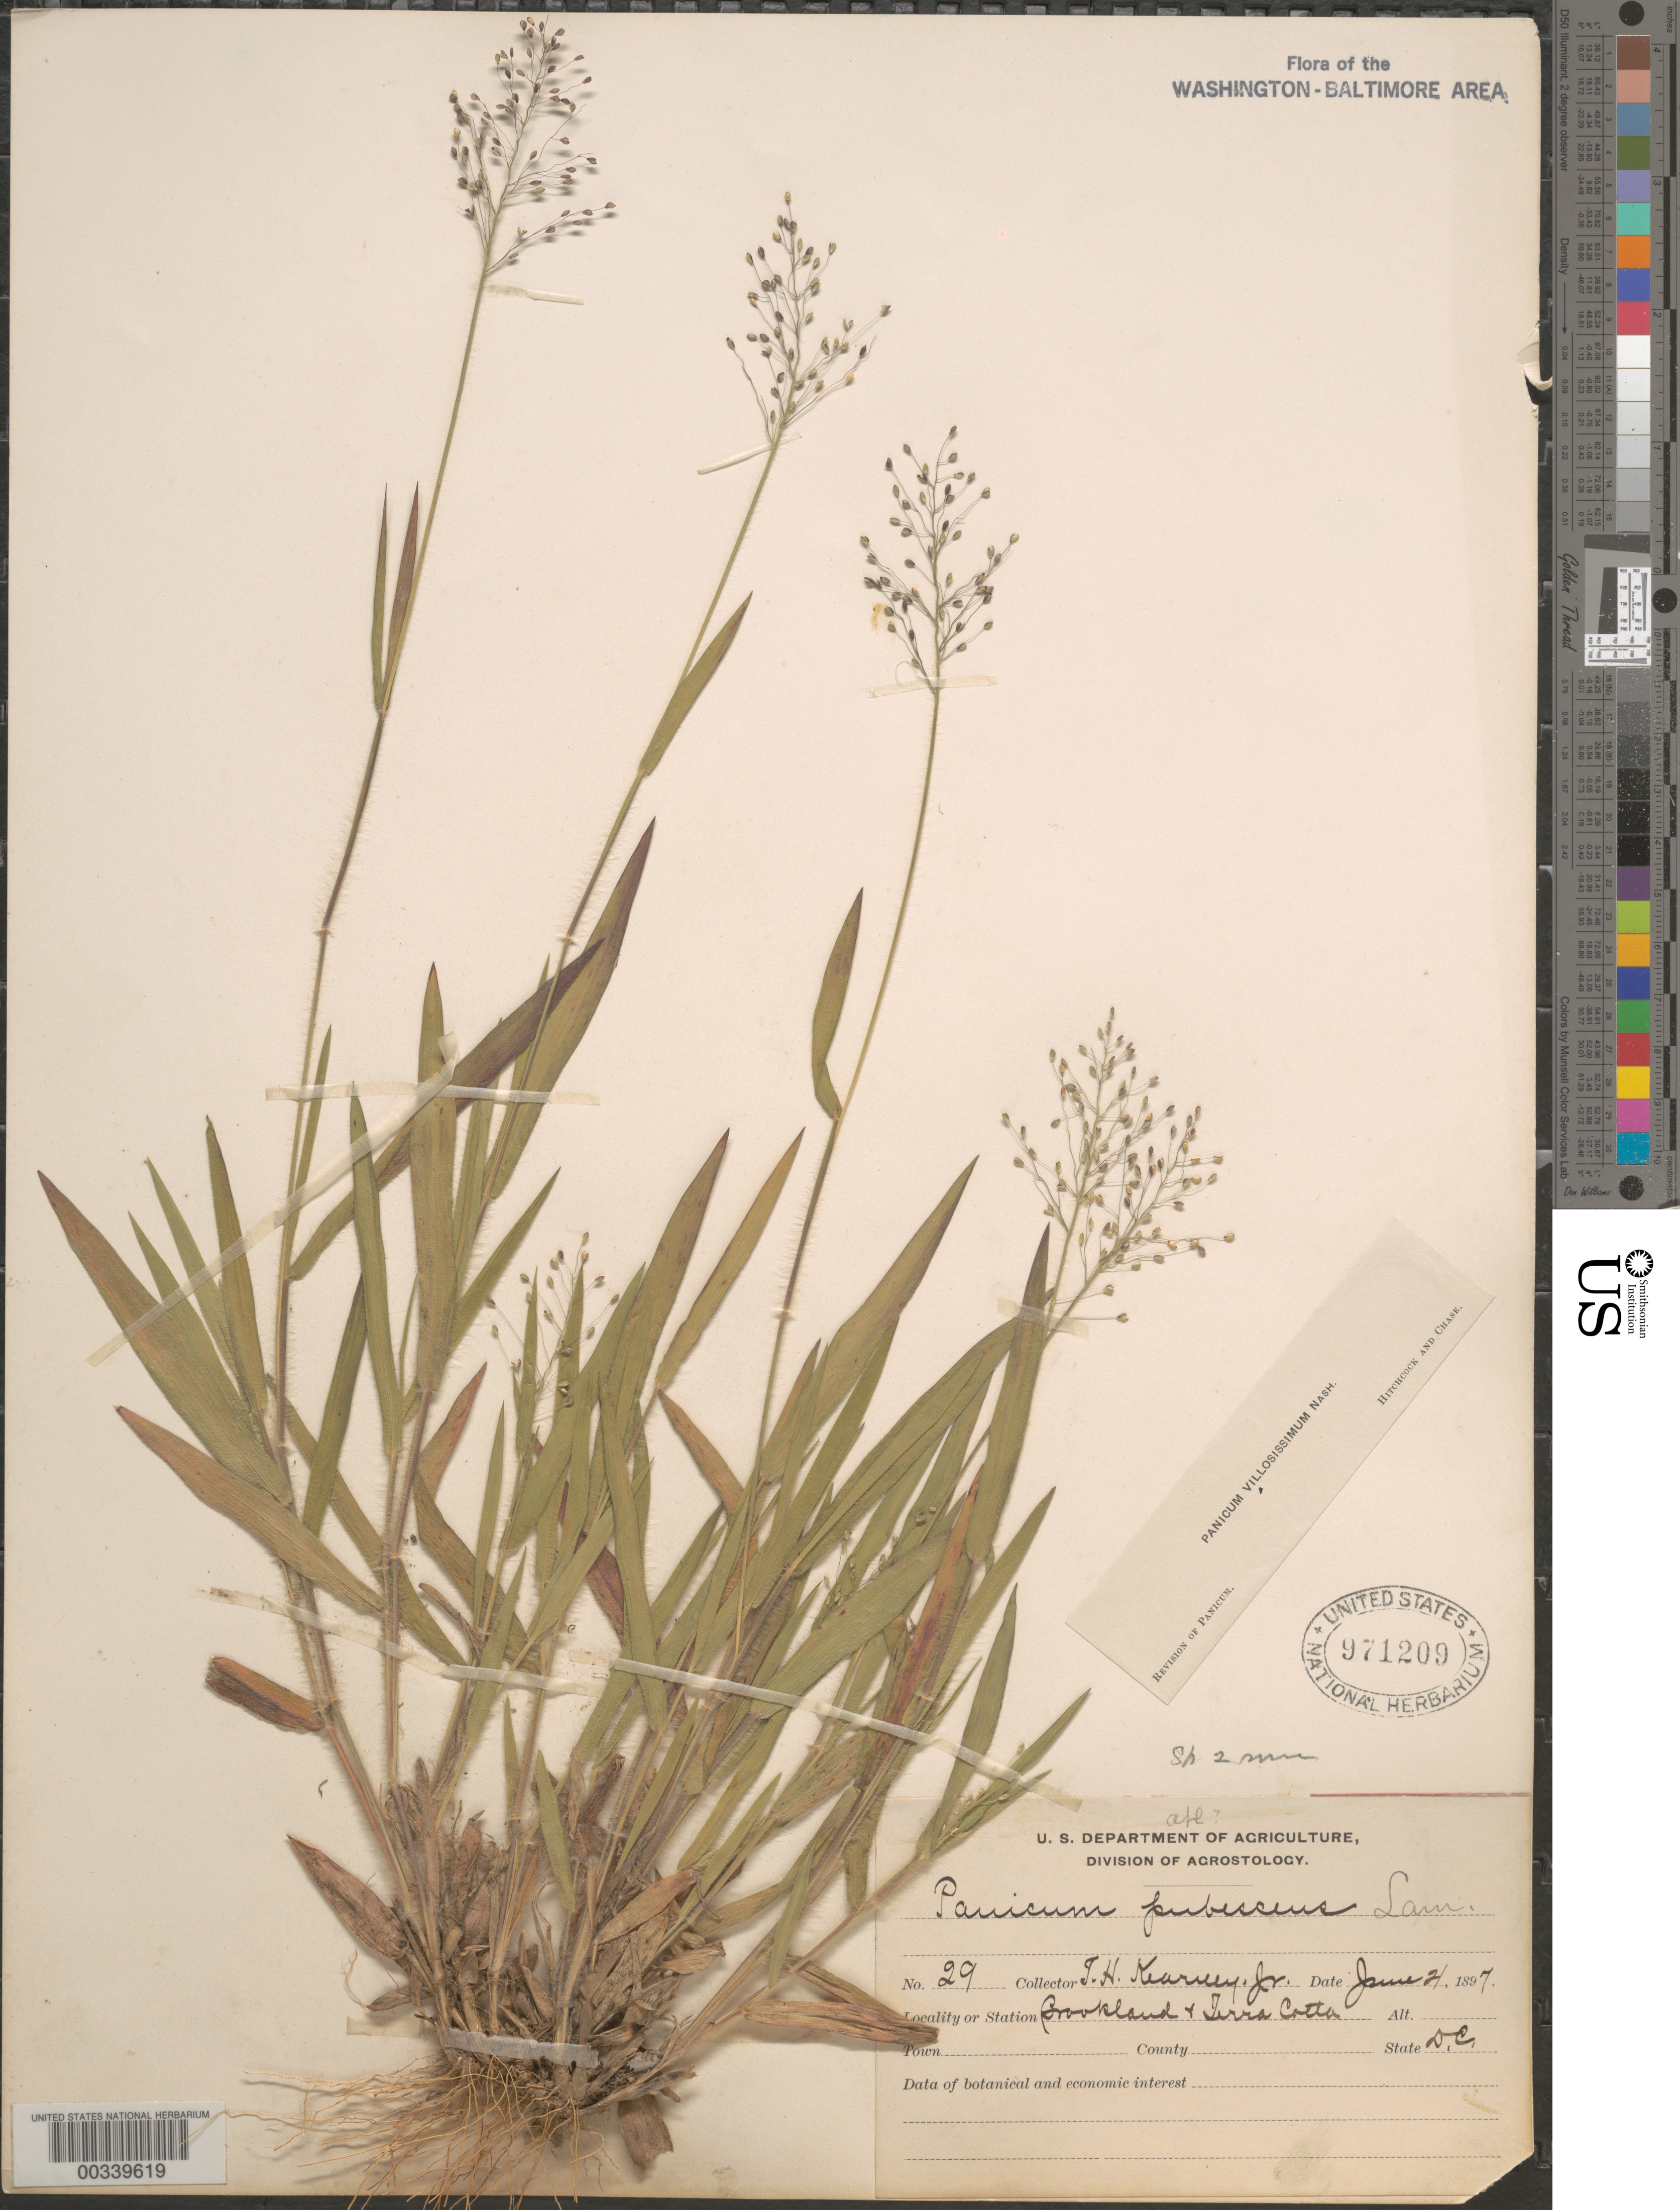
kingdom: Plantae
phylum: Tracheophyta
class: Liliopsida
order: Poales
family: Poaceae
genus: Dichanthelium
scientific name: Dichanthelium ovale subsp. villosissimum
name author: (Nash) Freckmann & Lelong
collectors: T. H. Kearney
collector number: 29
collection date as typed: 21 Jun 1897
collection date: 1897-06-21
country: United States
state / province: District of Columbia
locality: Brookland and Terra Cotta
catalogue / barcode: US 971209